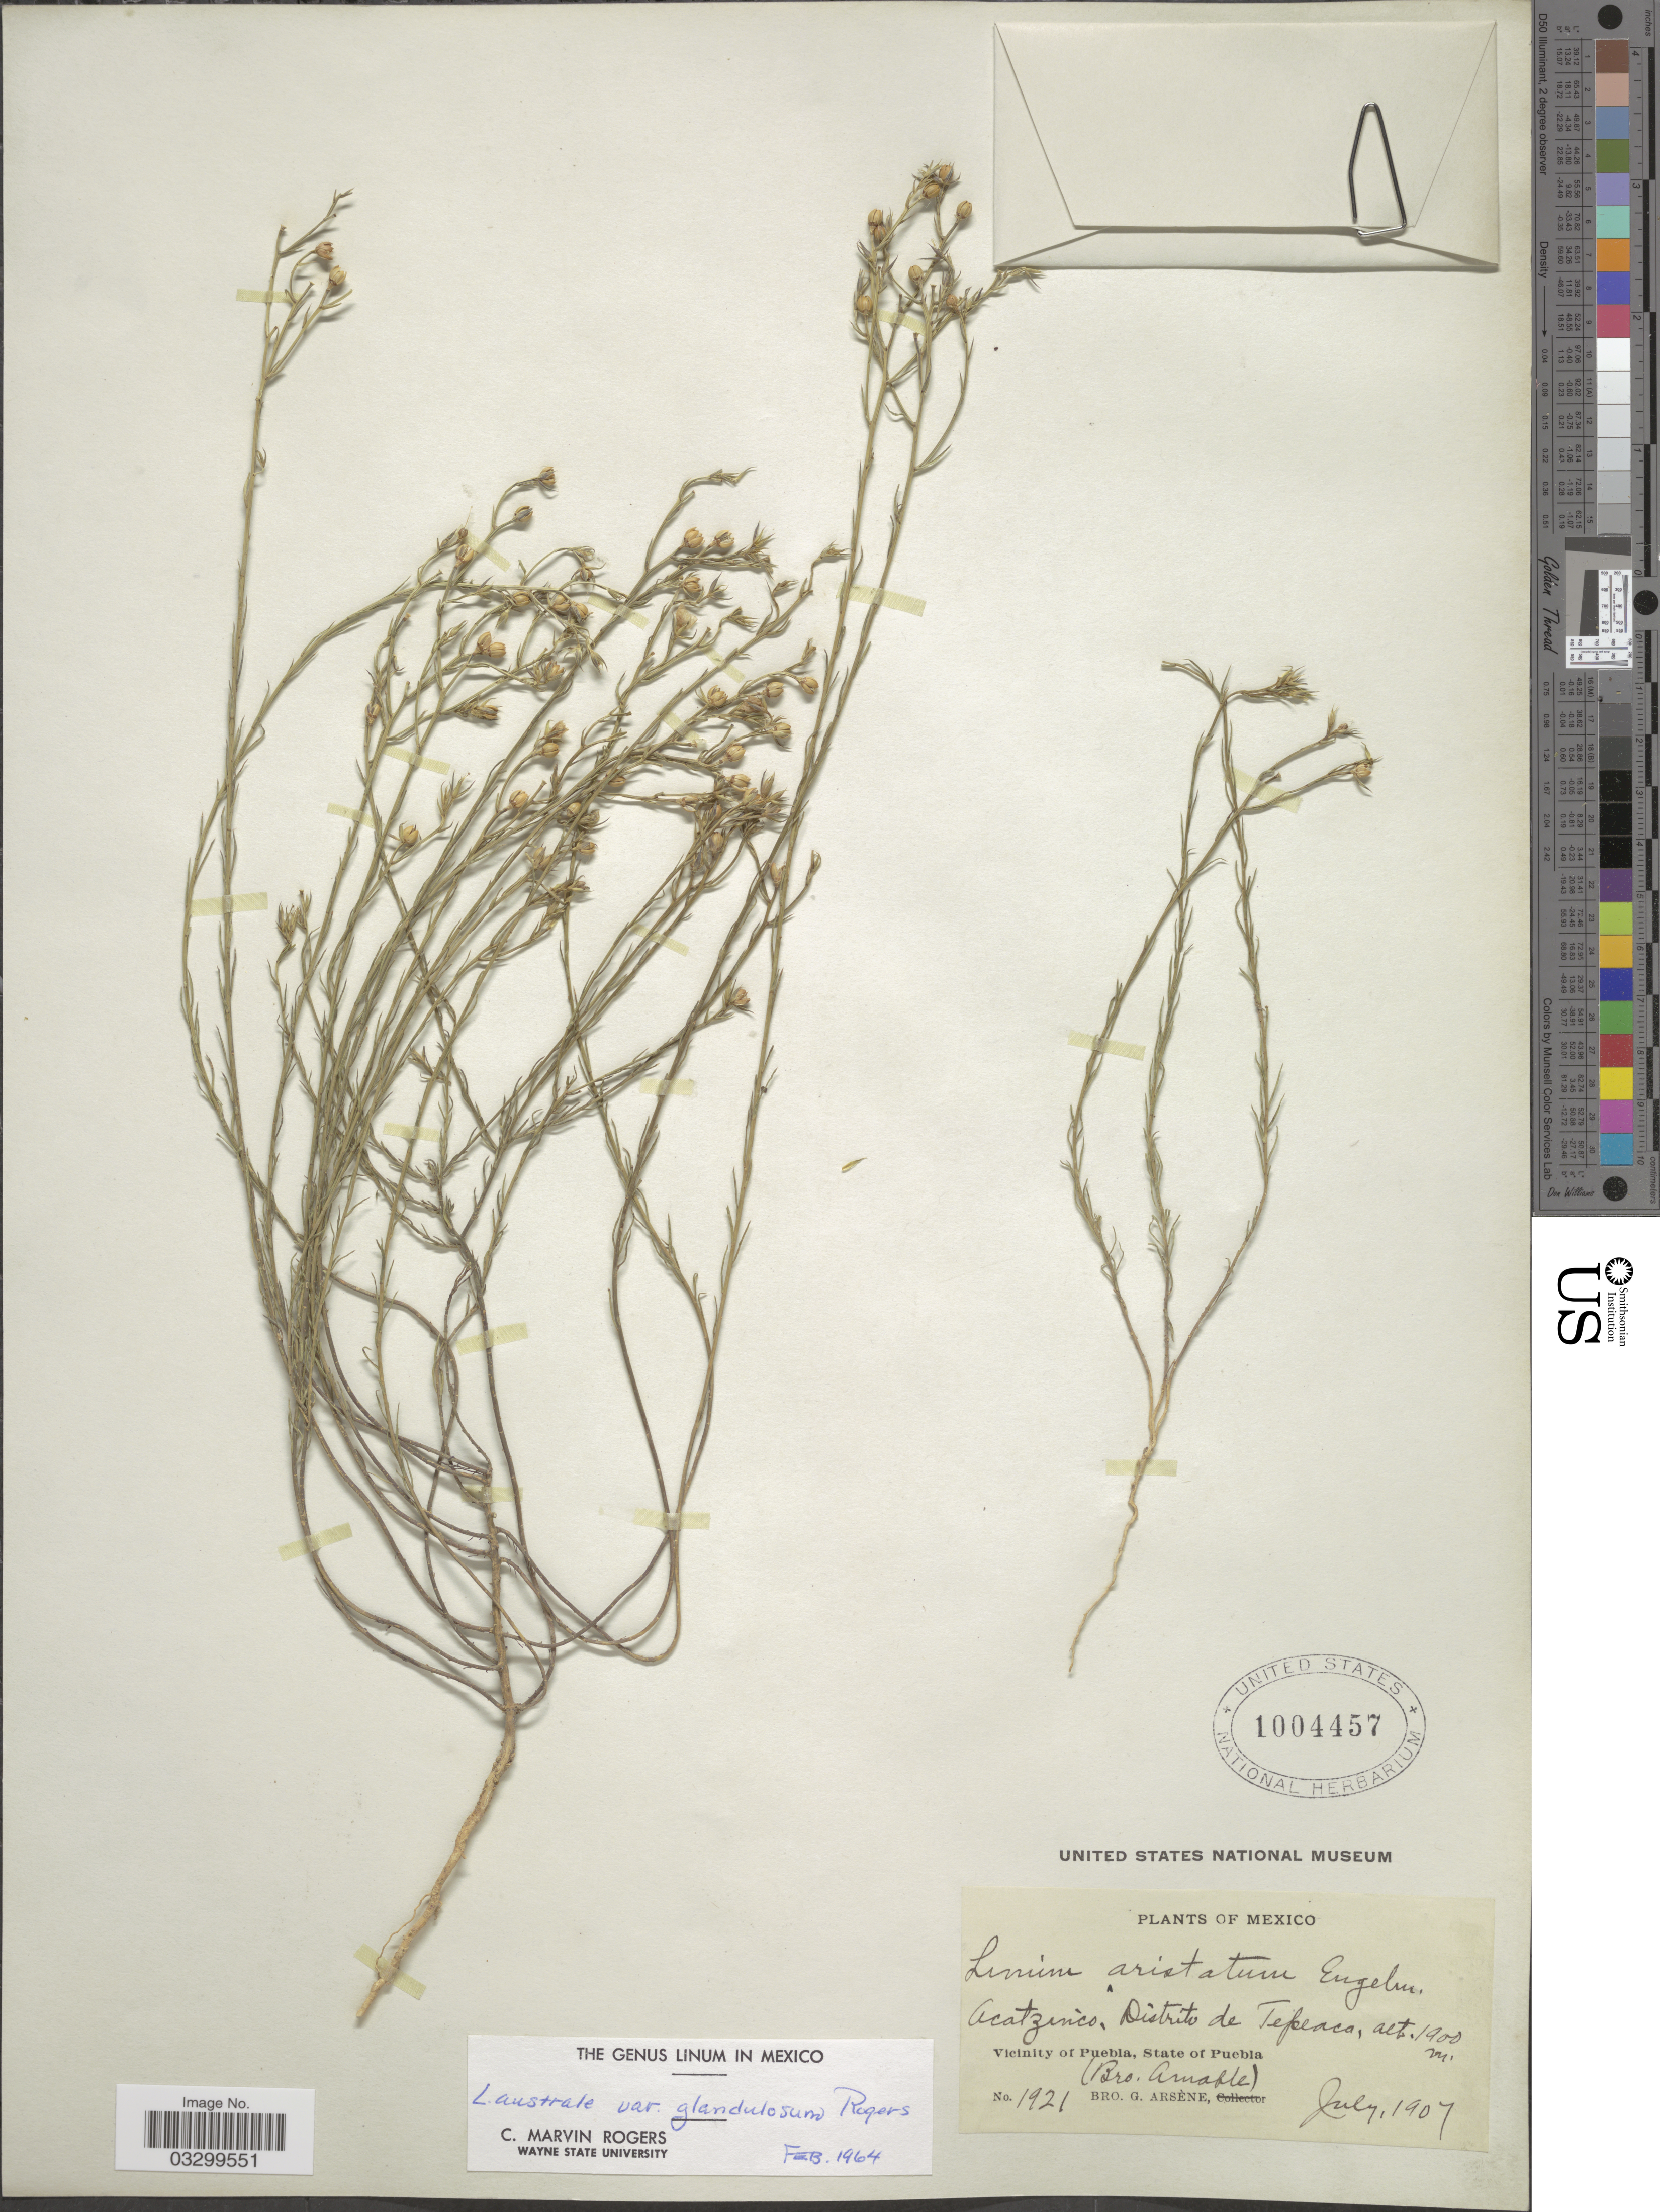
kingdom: Plantae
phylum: Tracheophyta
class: Magnoliopsida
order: Malpighiales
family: Linaceae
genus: Linum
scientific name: Linum australe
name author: A. Heller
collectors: Bro. G. Arsène & B. Amable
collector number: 1921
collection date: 1907-07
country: Mexico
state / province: Puebla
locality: Acatzingan, Distrito de Tepeaca. Vicinity of Puebla.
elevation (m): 1900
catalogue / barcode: US 1004457